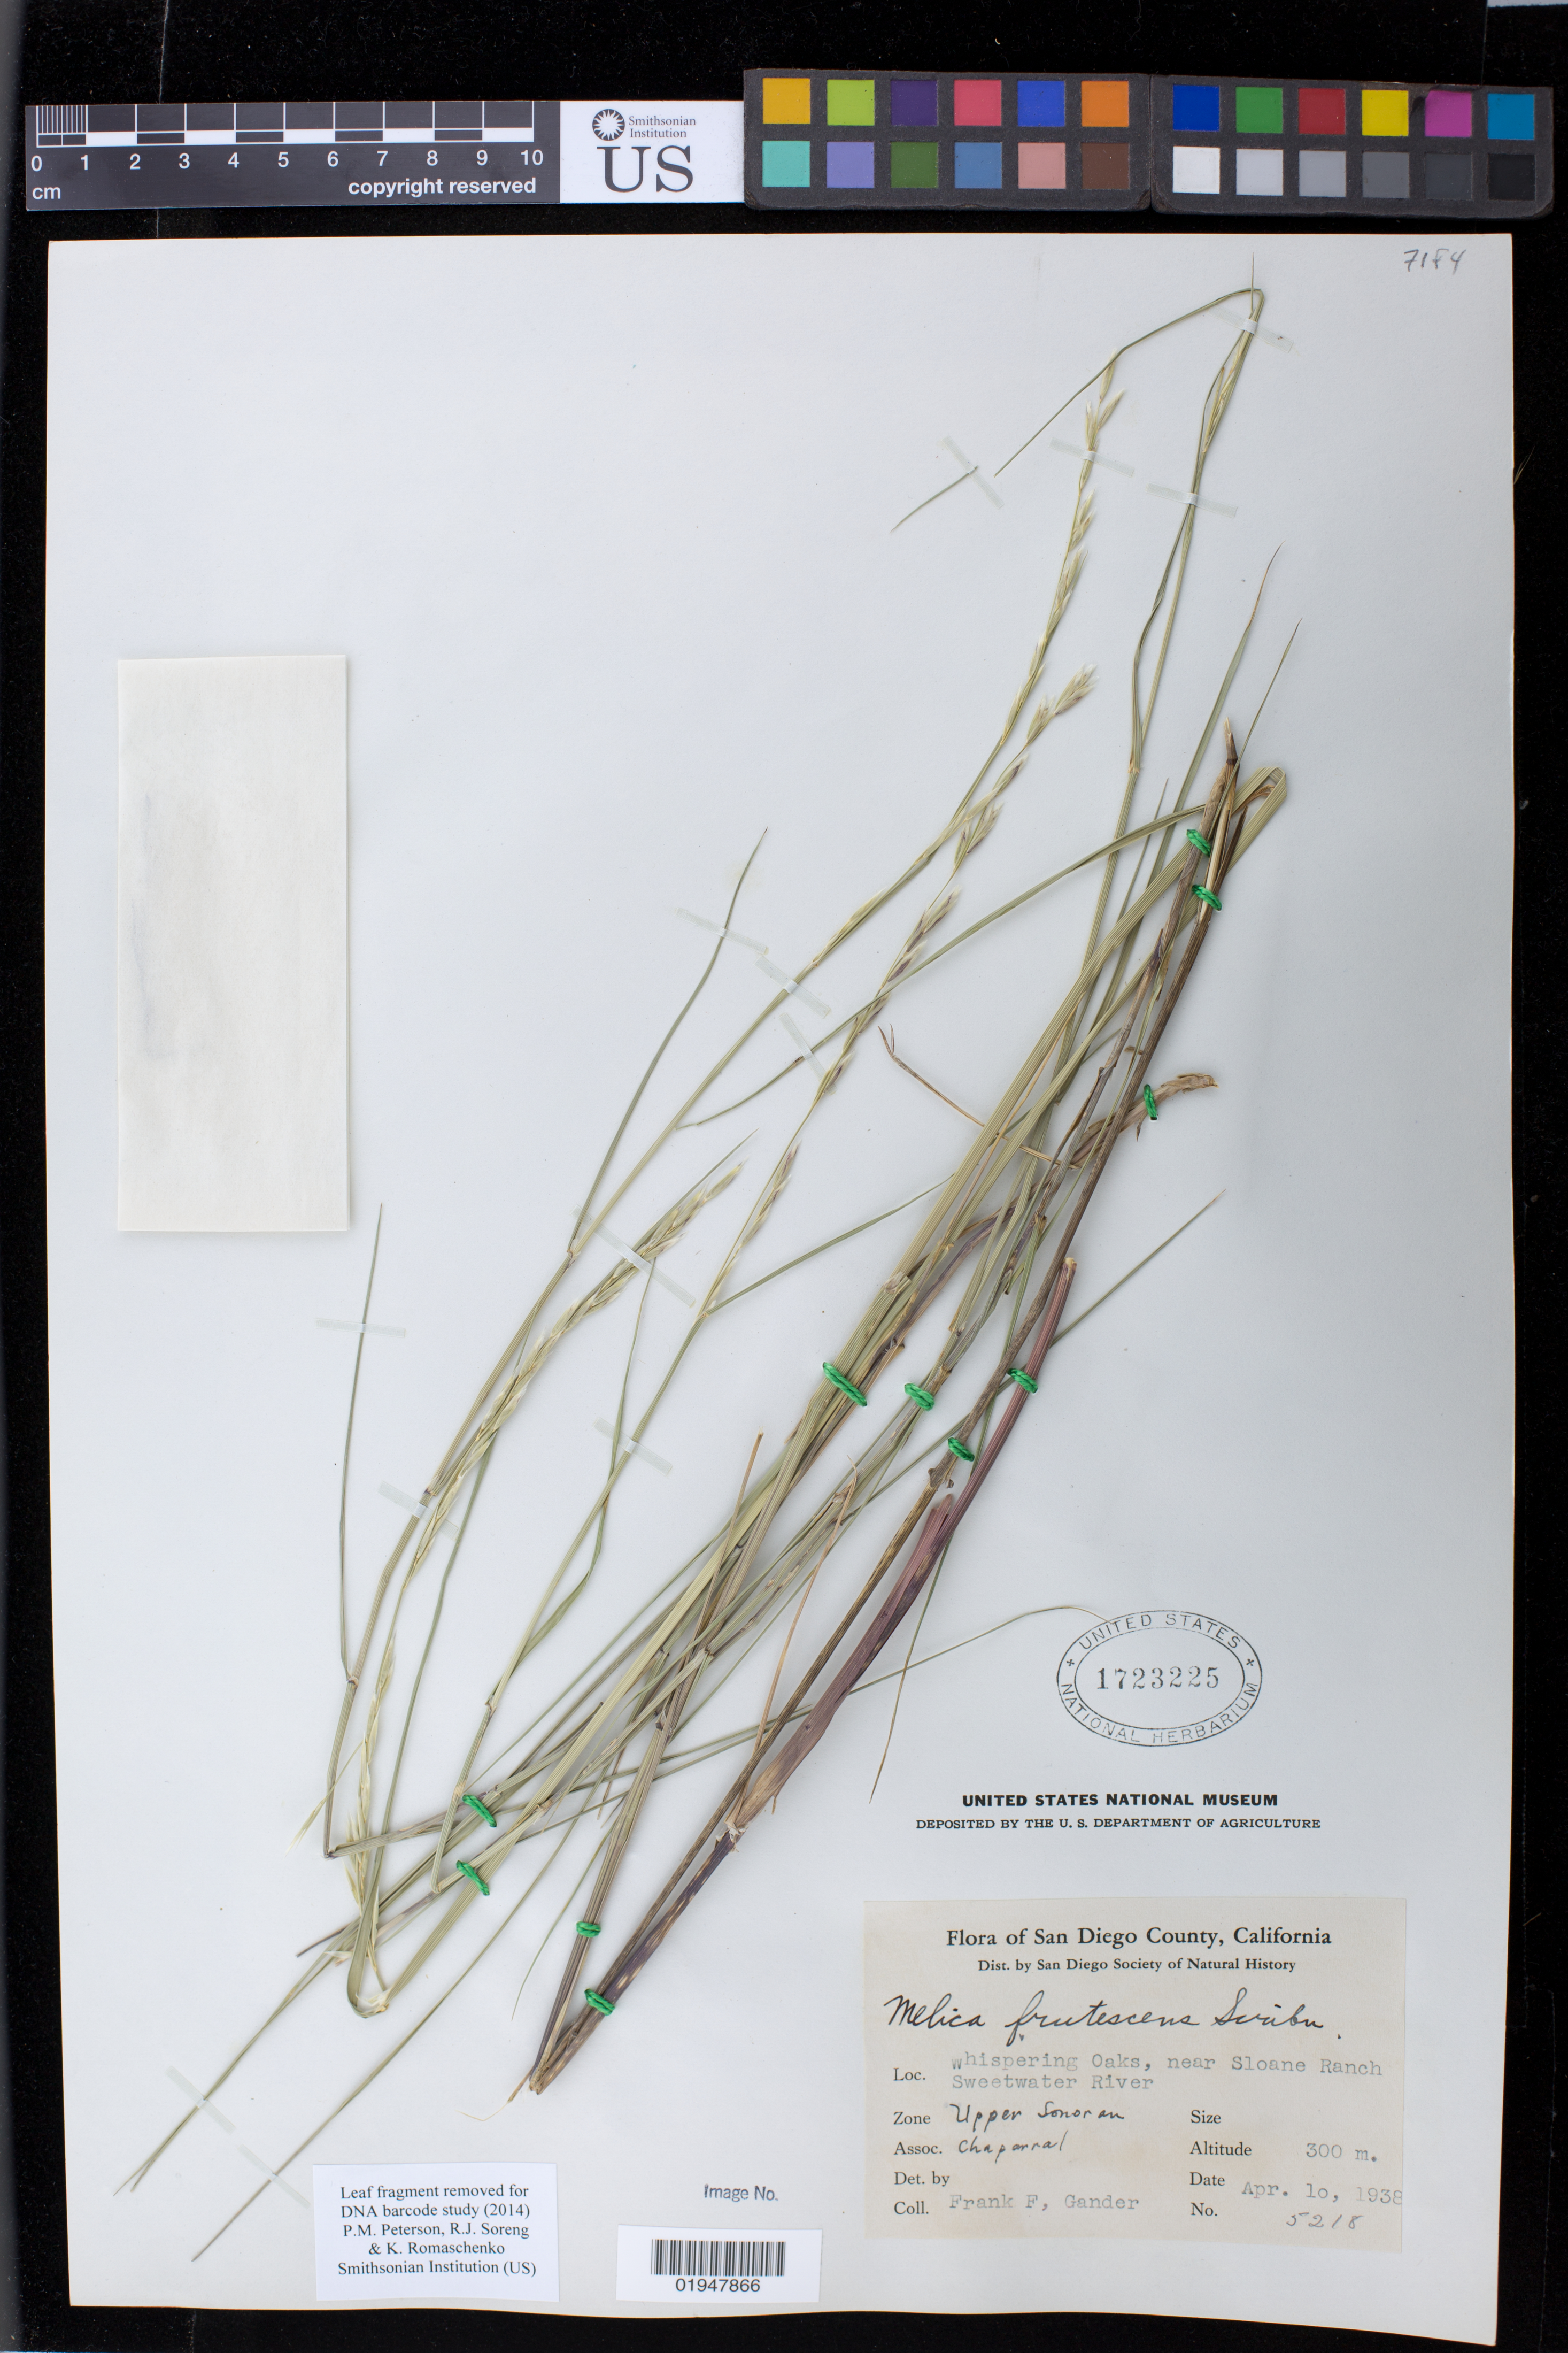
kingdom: Plantae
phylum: Tracheophyta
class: Liliopsida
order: Poales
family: Poaceae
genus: Melica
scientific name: Melica frutescens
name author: Scribn.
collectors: F. Gander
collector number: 5218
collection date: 1936-04-10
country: United States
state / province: California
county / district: San Diego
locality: Whispering Oaks, near Sloane Ranch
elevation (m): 300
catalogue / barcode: US 1723225